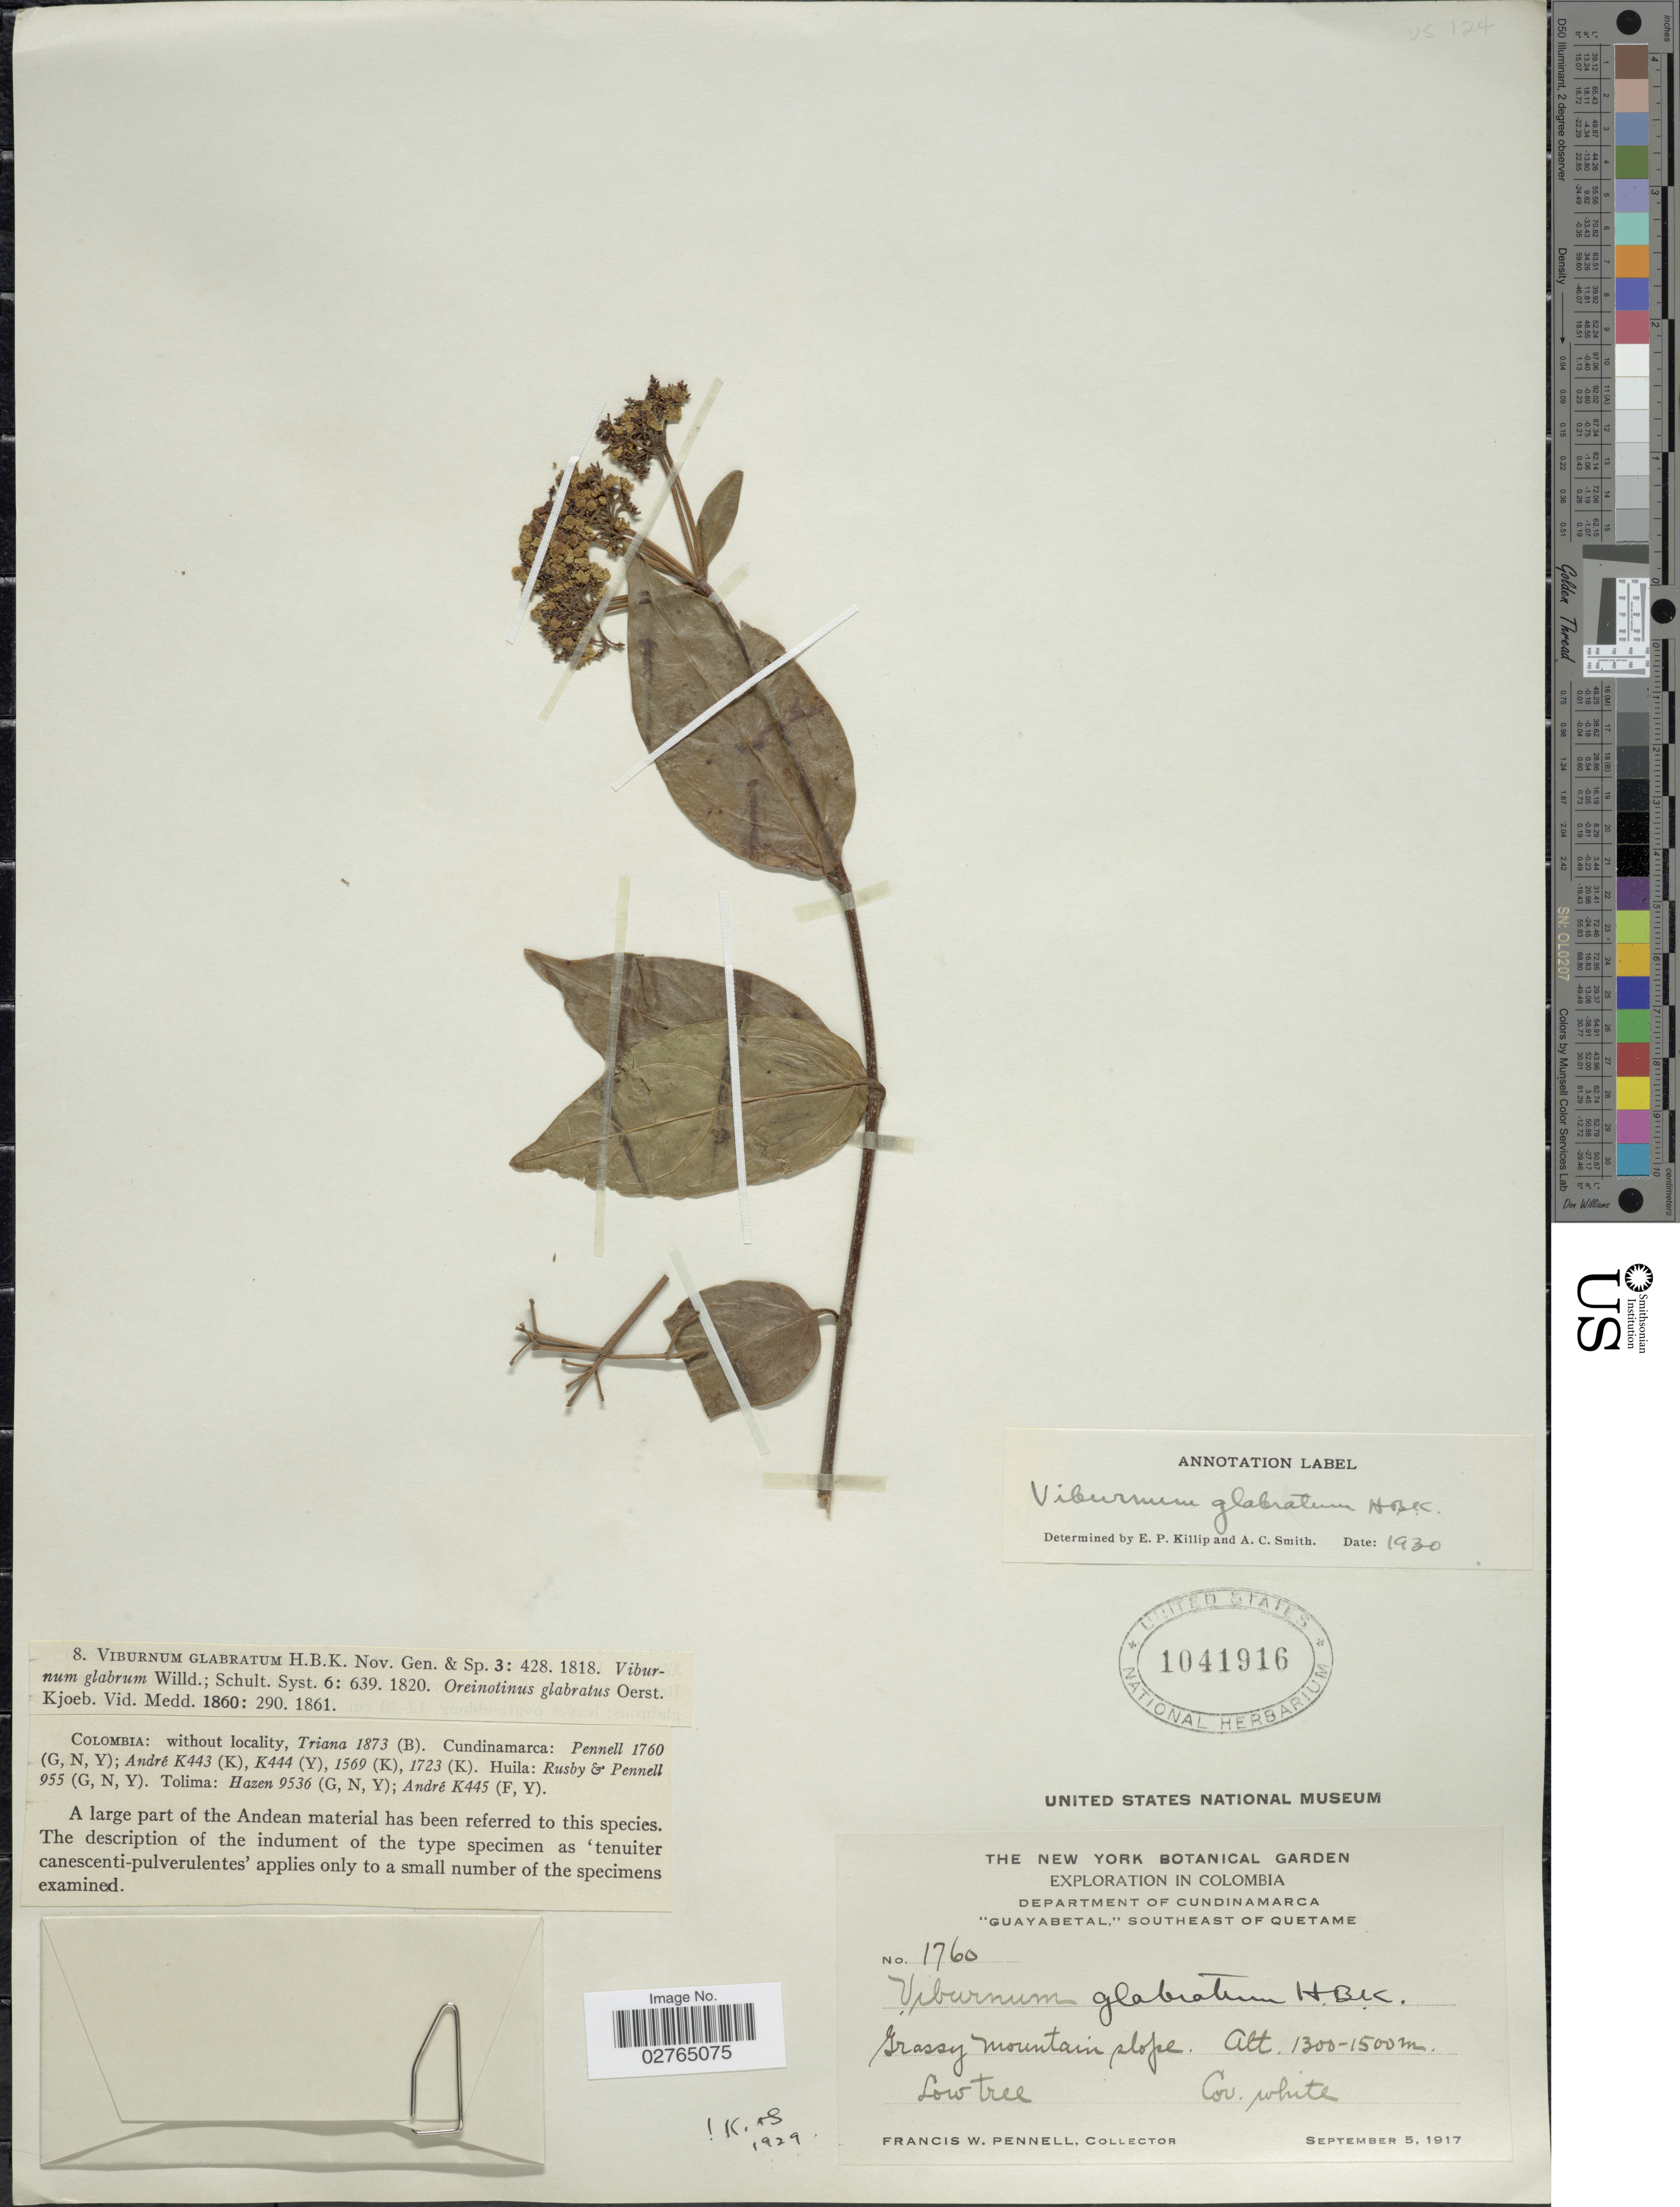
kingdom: Plantae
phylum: Tracheophyta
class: Magnoliopsida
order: Dipsacales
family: Viburnaceae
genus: Viburnum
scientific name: Viburnum glabratum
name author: Kunth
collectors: F. W. Pennell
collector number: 1760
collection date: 1917-09-05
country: Colombia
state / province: Cundinamarca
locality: Department of Cundinamarca, "Guayabetal," southeast of Quetame.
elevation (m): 1300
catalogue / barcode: US 1041916